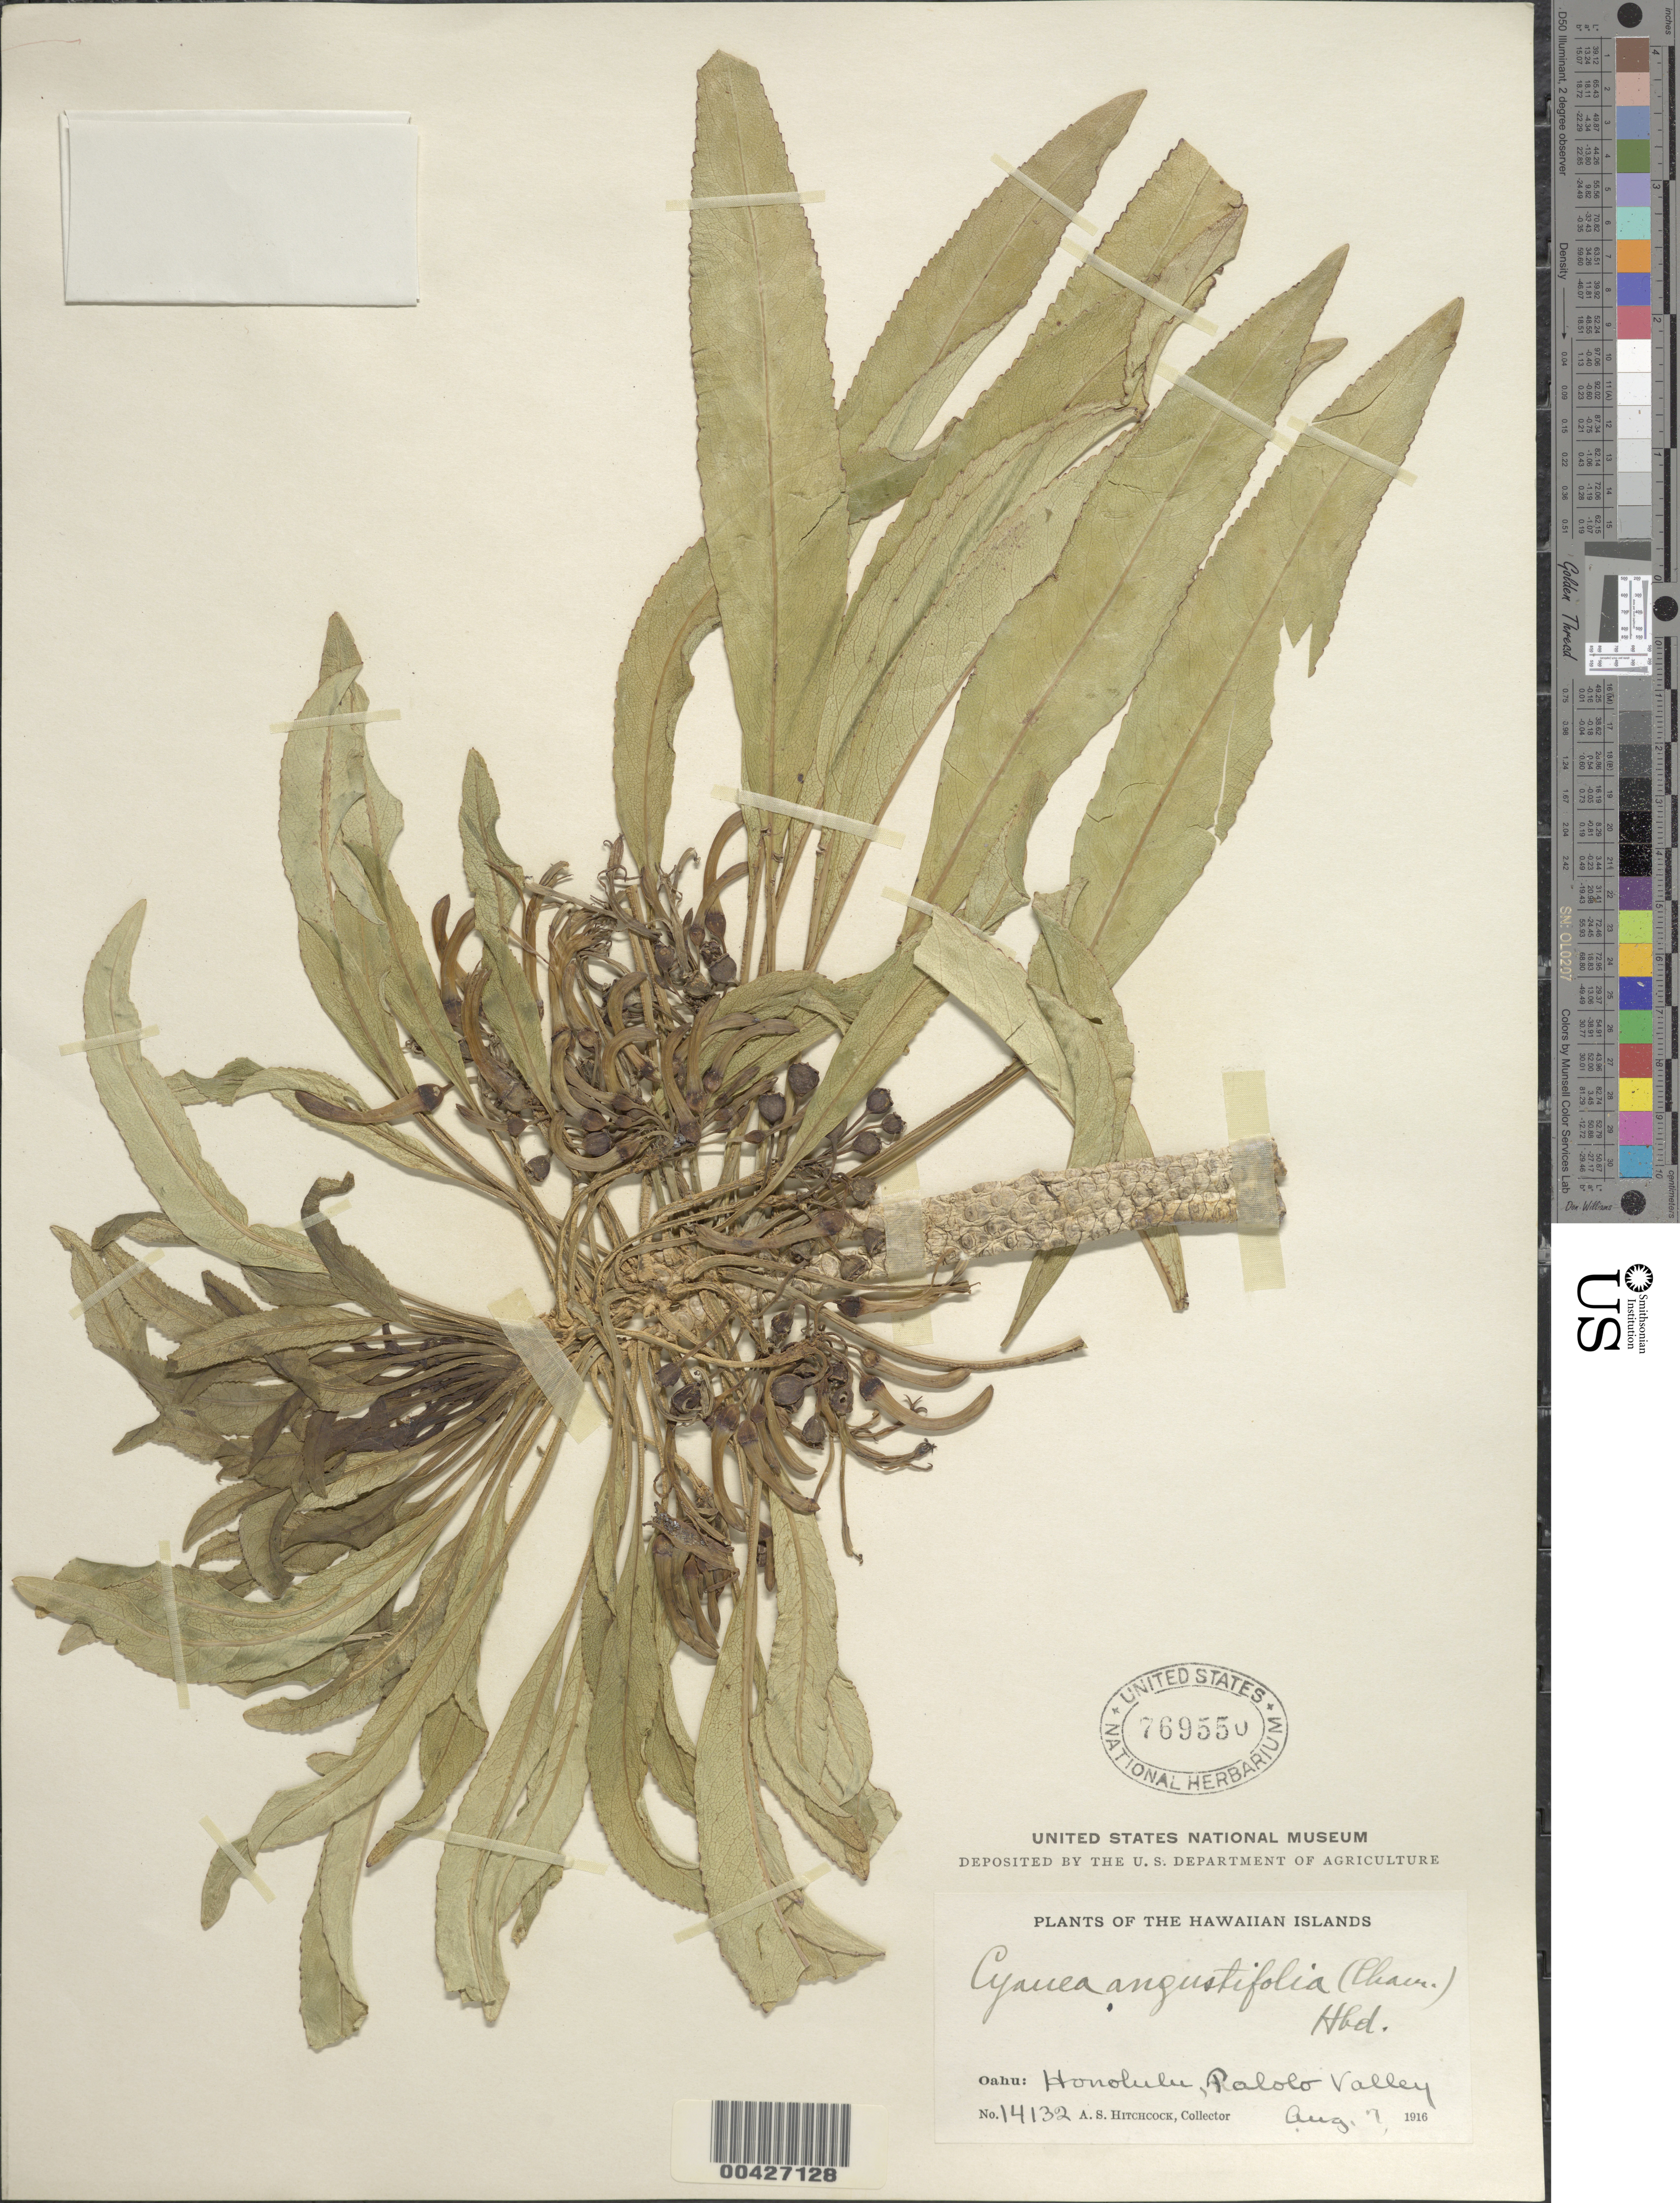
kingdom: Plantae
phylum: Tracheophyta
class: Magnoliopsida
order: Asterales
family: Campanulaceae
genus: Cyanea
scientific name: Cyanea angustifolia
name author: (Cham.) Hillebr.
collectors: A. S. Hitchcock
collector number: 14132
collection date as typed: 7 Aug 1916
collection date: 1916-08-07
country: United States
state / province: Hawaii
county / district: Honolulu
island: Oahu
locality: Honolulu, Palolo Vallay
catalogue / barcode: US 769550